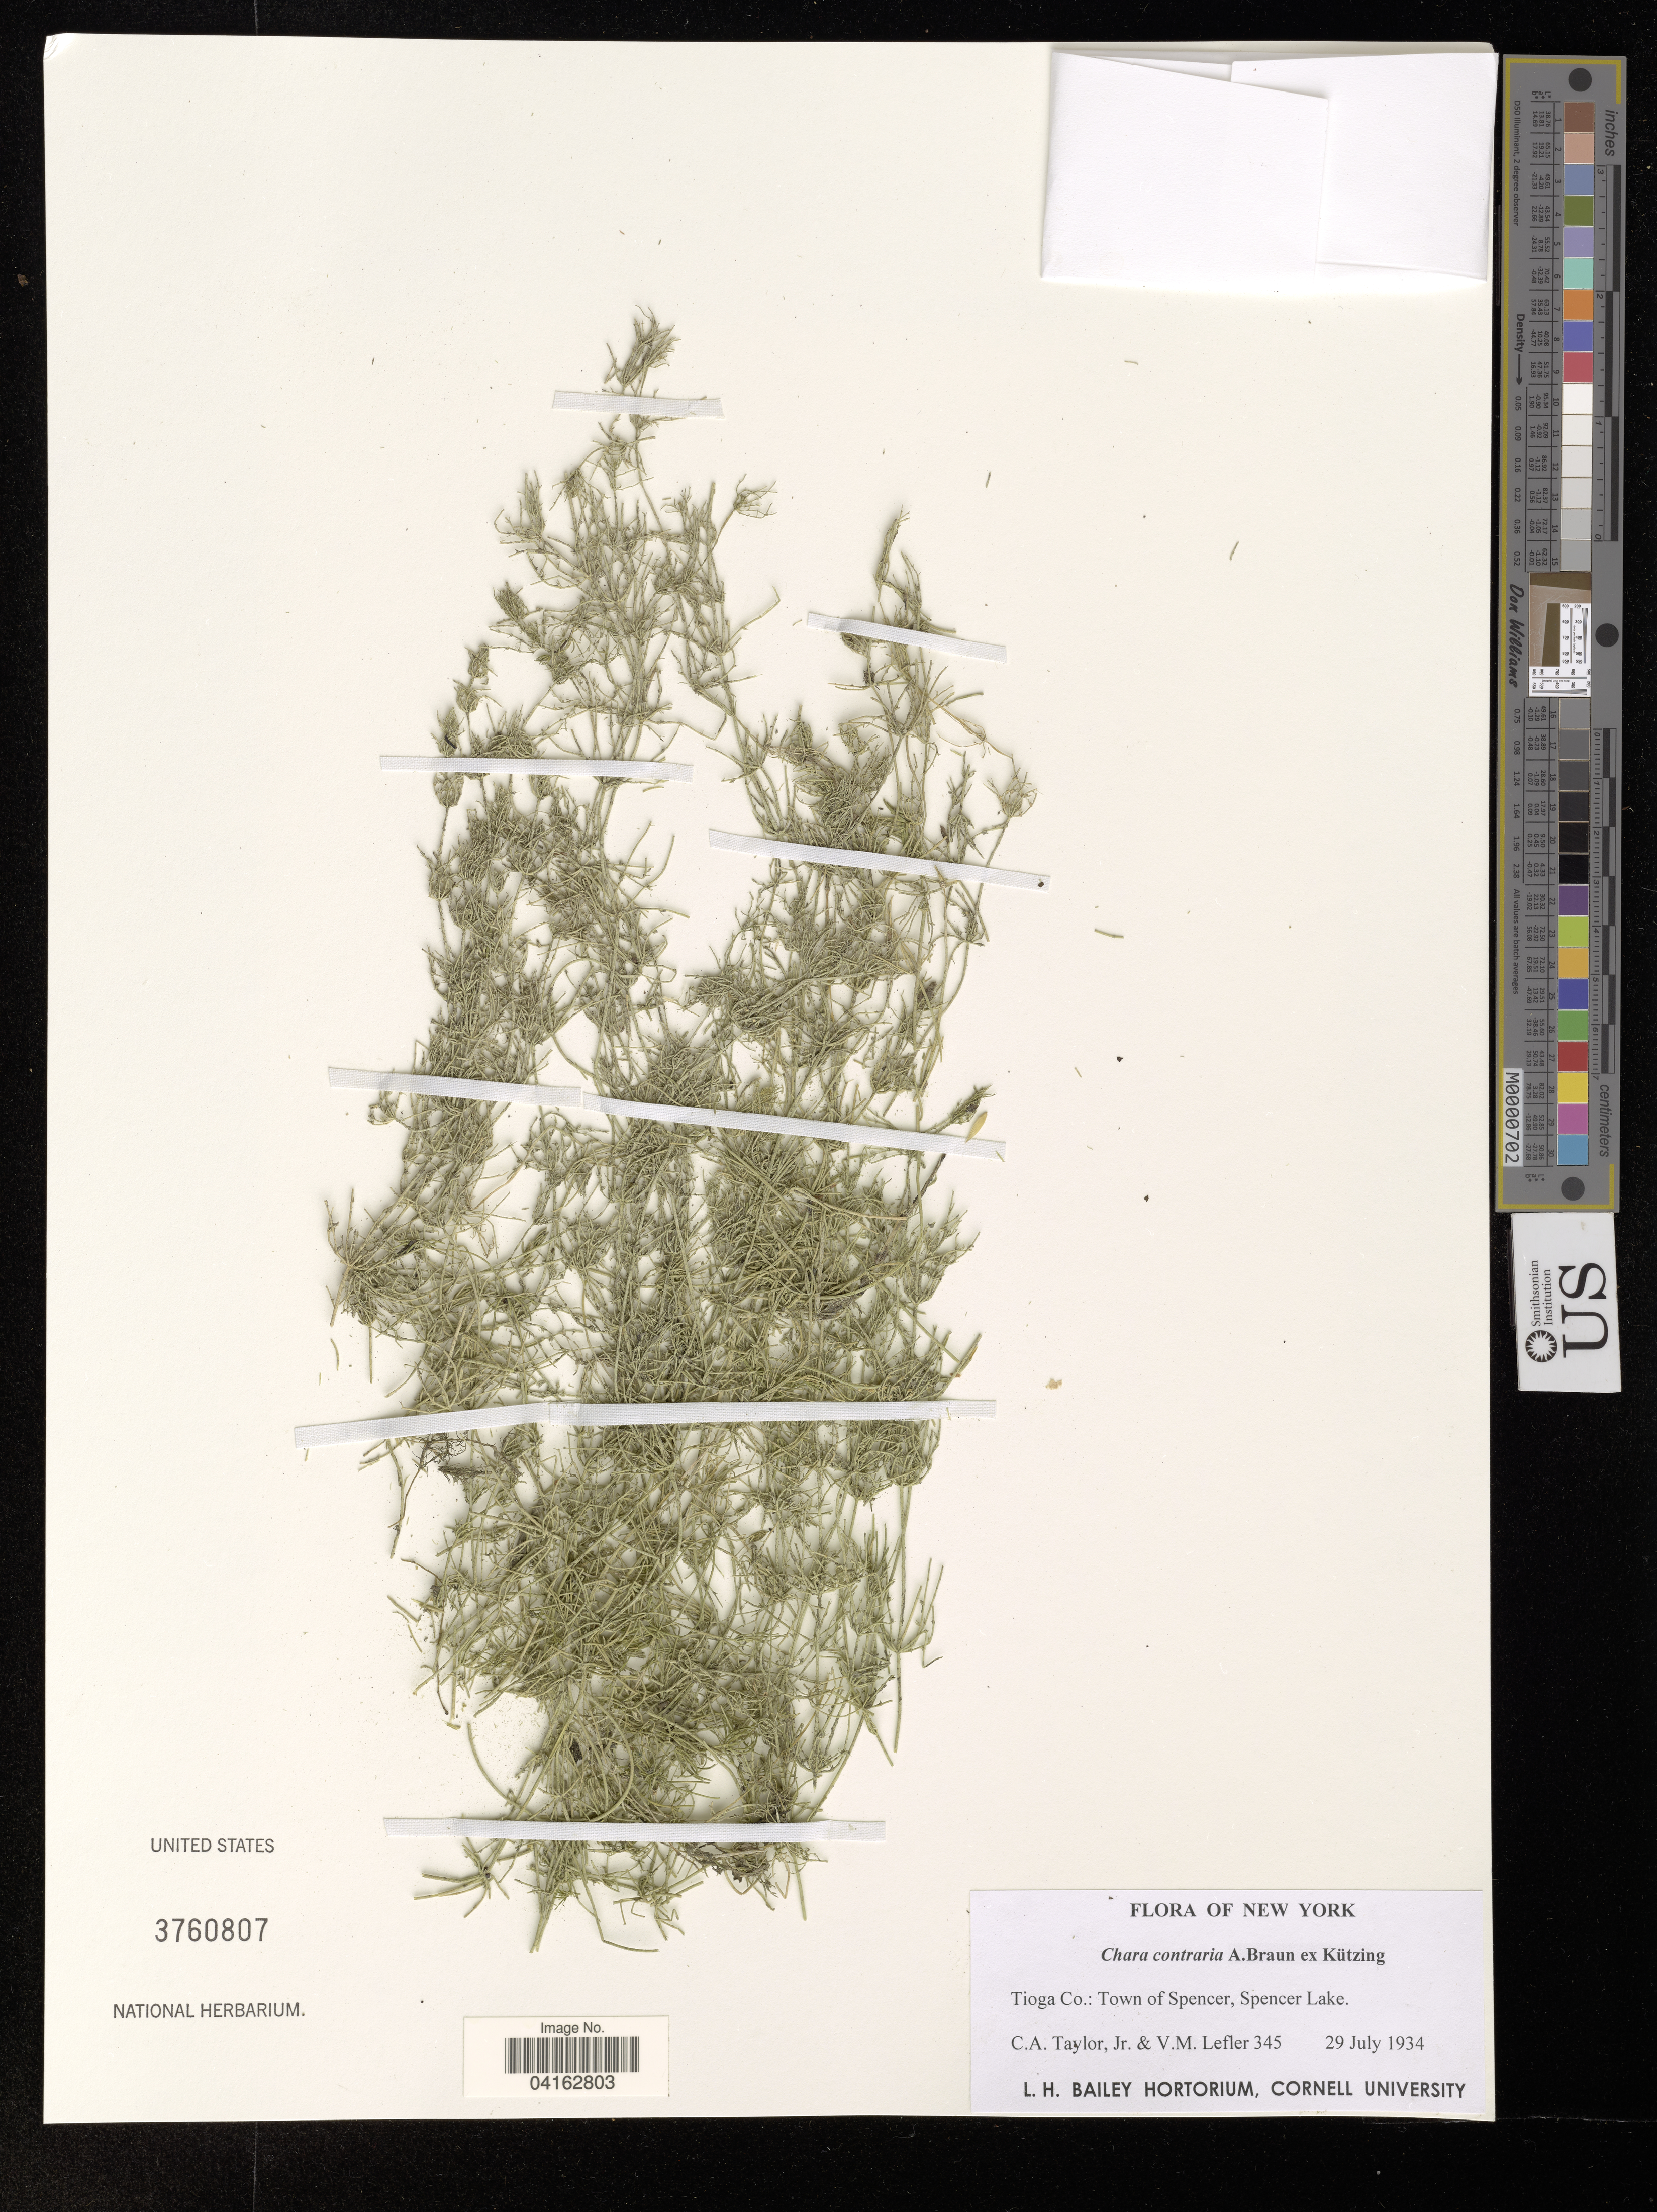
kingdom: Plantae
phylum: Charophyta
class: Charophyceae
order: Charales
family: Characeae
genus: Chara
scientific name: Chara contraria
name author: A. Braun ex Kütz.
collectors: J. Taylor & V. Lefler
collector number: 345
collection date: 1934-07-29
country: United States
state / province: New York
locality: Tioga Co.: Town of Spencer, Spencer Lake.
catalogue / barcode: US 3760807